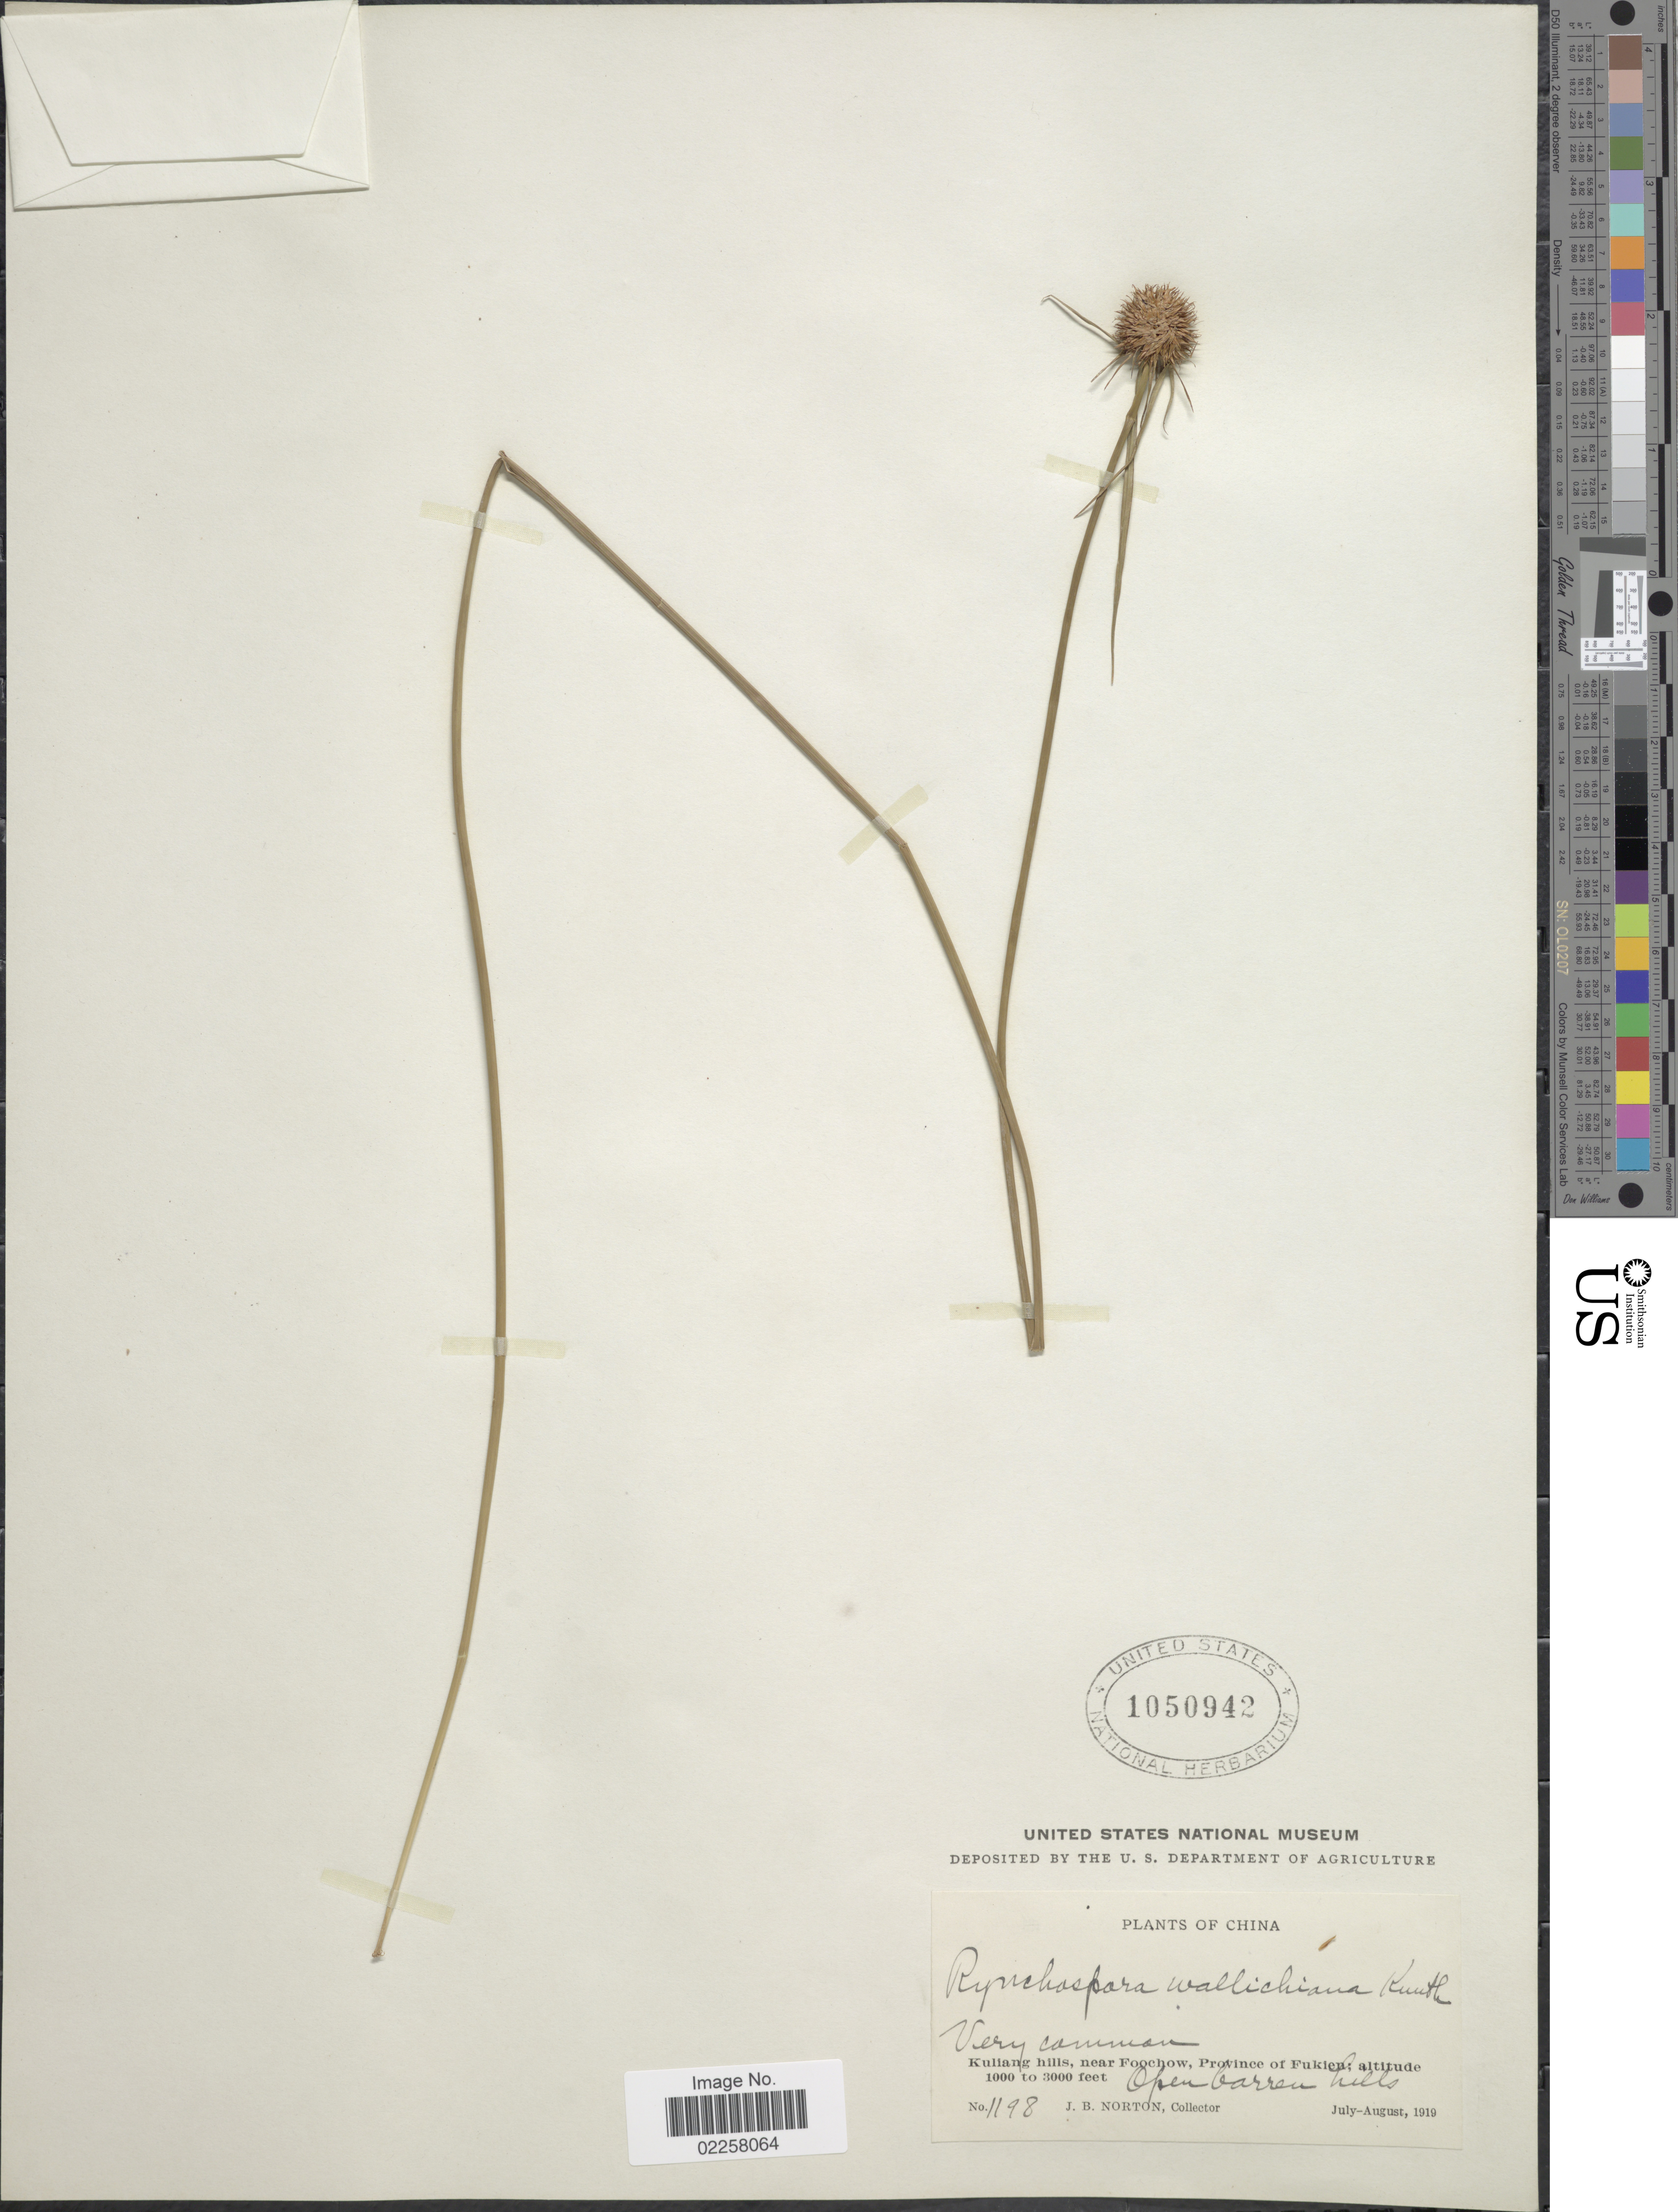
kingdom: Plantae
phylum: Tracheophyta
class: Liliopsida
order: Poales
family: Cyperaceae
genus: Rhynchospora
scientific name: Rhynchospora rubra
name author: (Lour.) Makino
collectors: J. B. Norton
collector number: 1198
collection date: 1919-07/1919-08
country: China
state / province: Fujian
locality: Kuliang hills, near Foochow, Province of Fukien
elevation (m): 305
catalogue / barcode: US 1050942